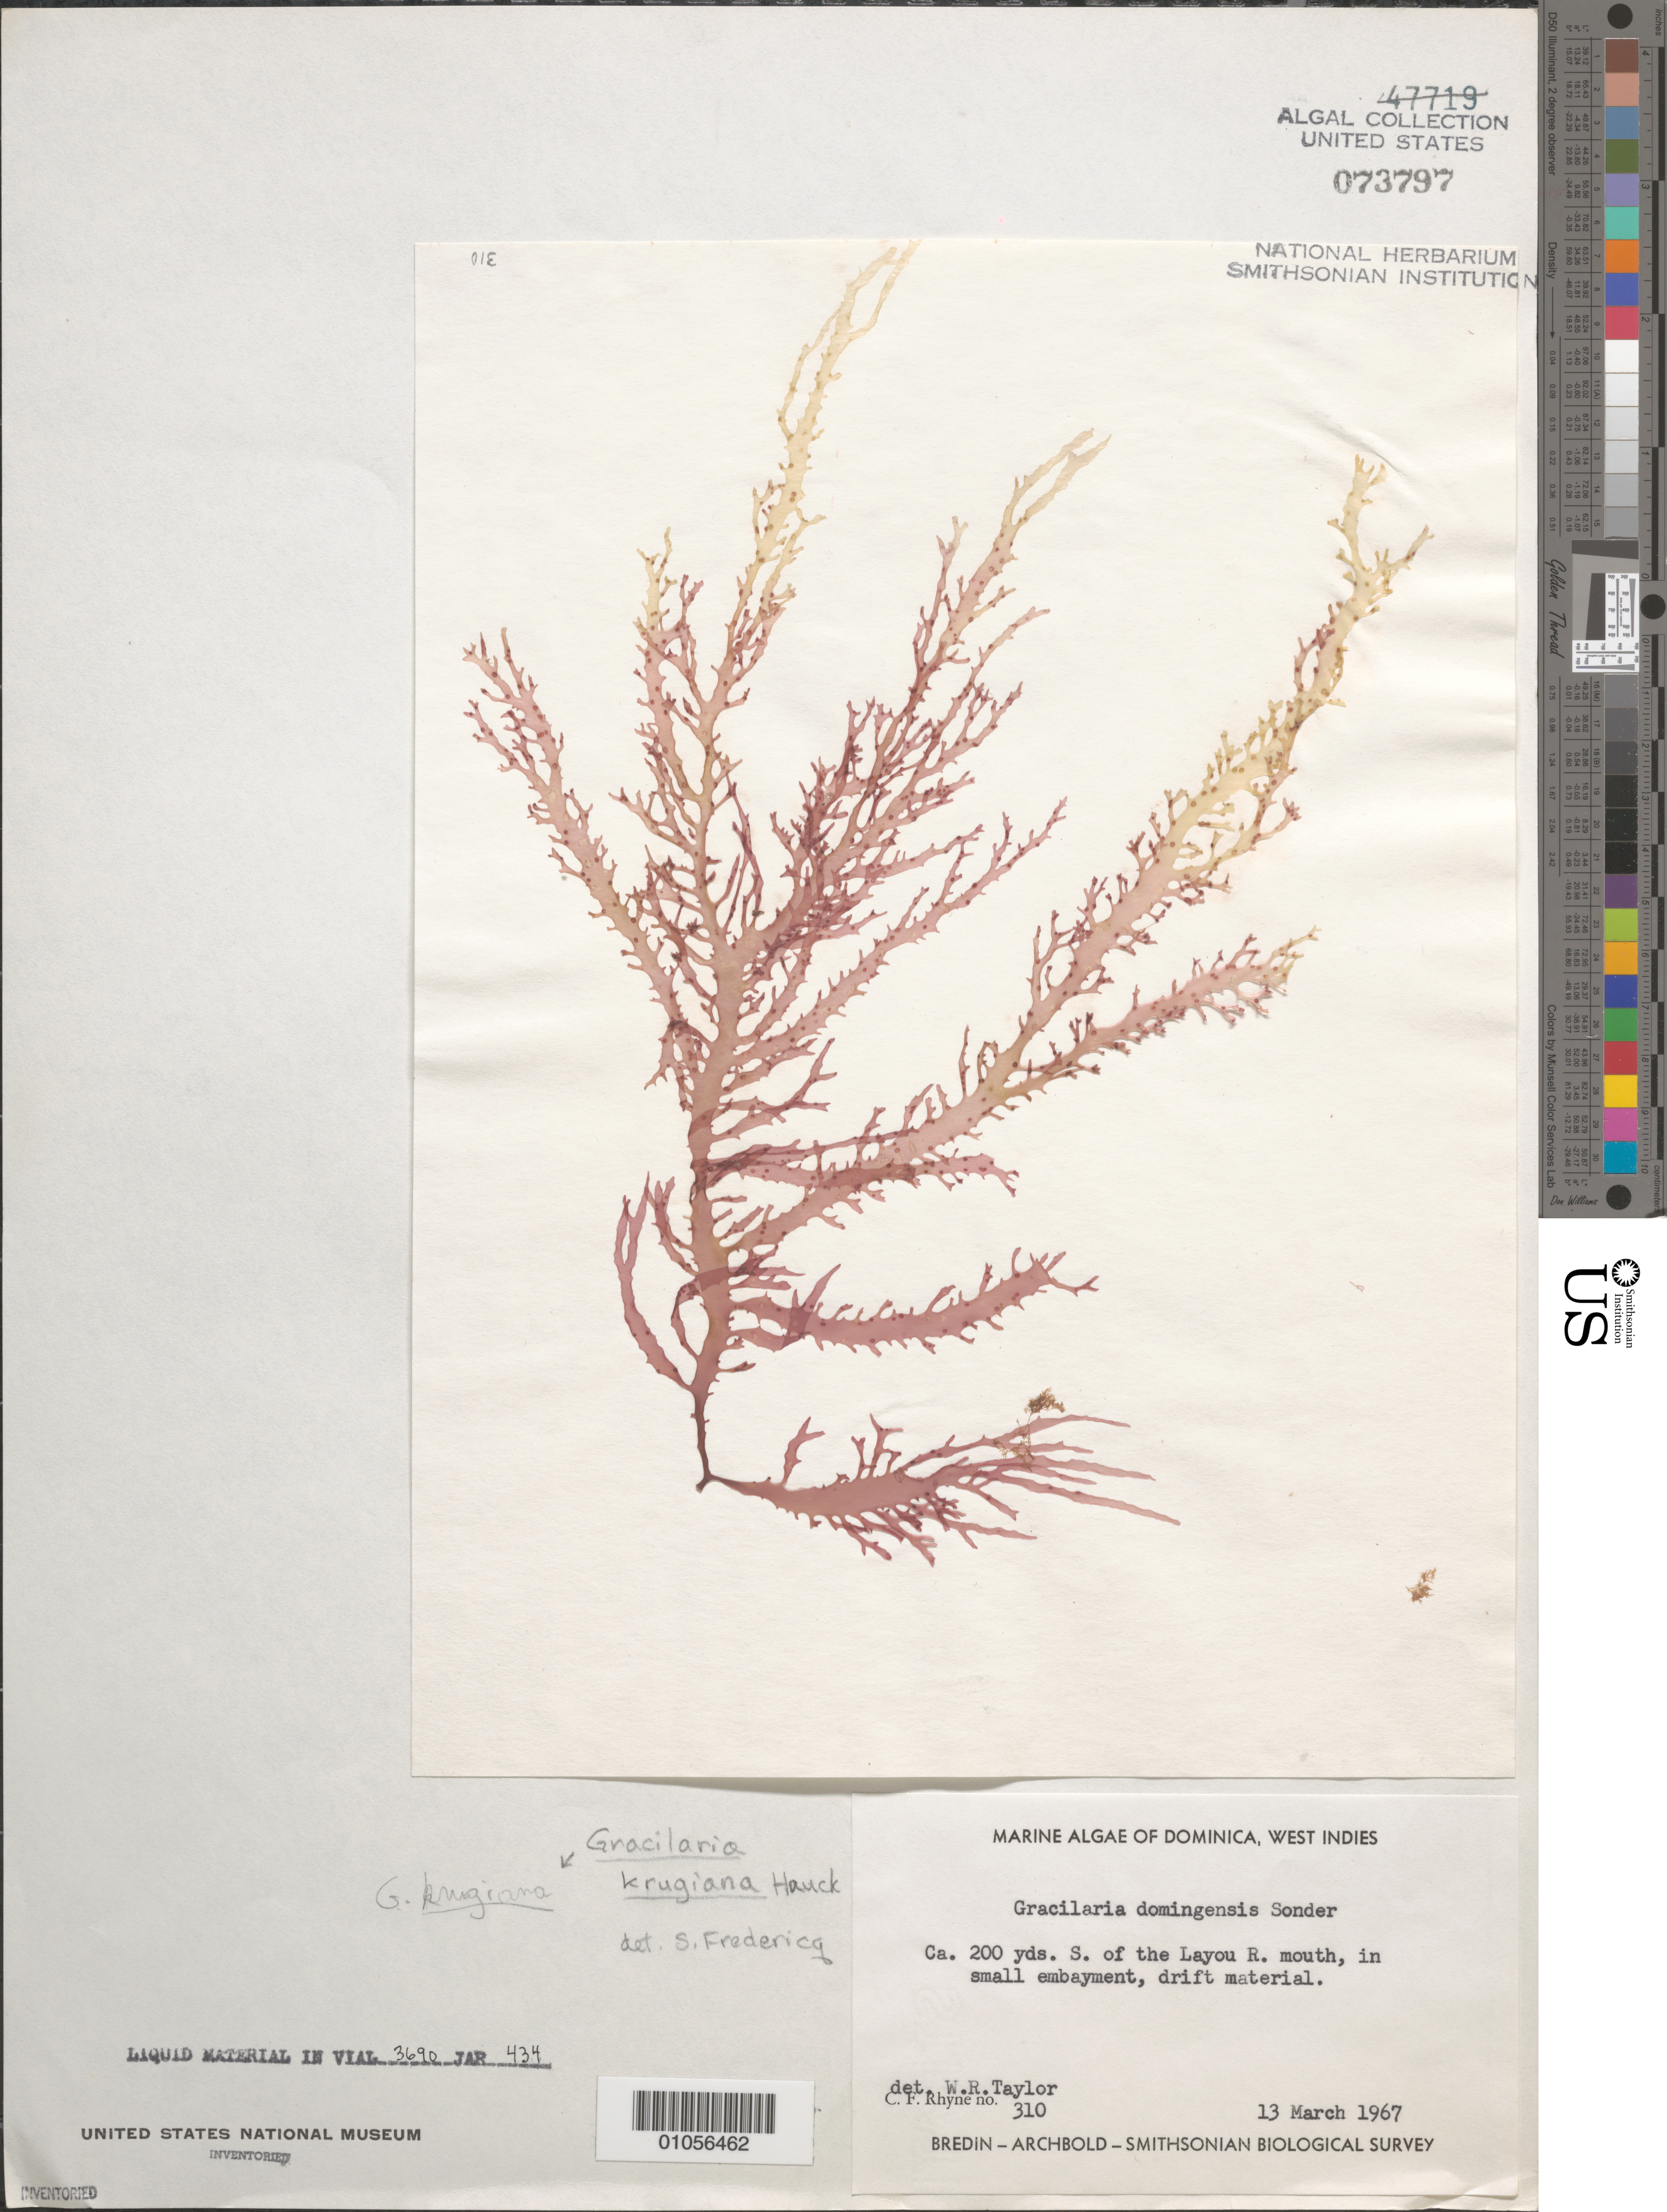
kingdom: Plantae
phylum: Rhodophyta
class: Florideophyceae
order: Gracilariales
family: Gracilariaceae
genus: Gracilaria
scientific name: Gracilaria krugiana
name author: Hauck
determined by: Fredericq, S.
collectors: C. Rhyne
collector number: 310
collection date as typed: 13 Mar 1967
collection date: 1967-03-13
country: Dominica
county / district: St. Joseph's Parish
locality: Ca. 200 yards south of Layou River mouth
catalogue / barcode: US 73797